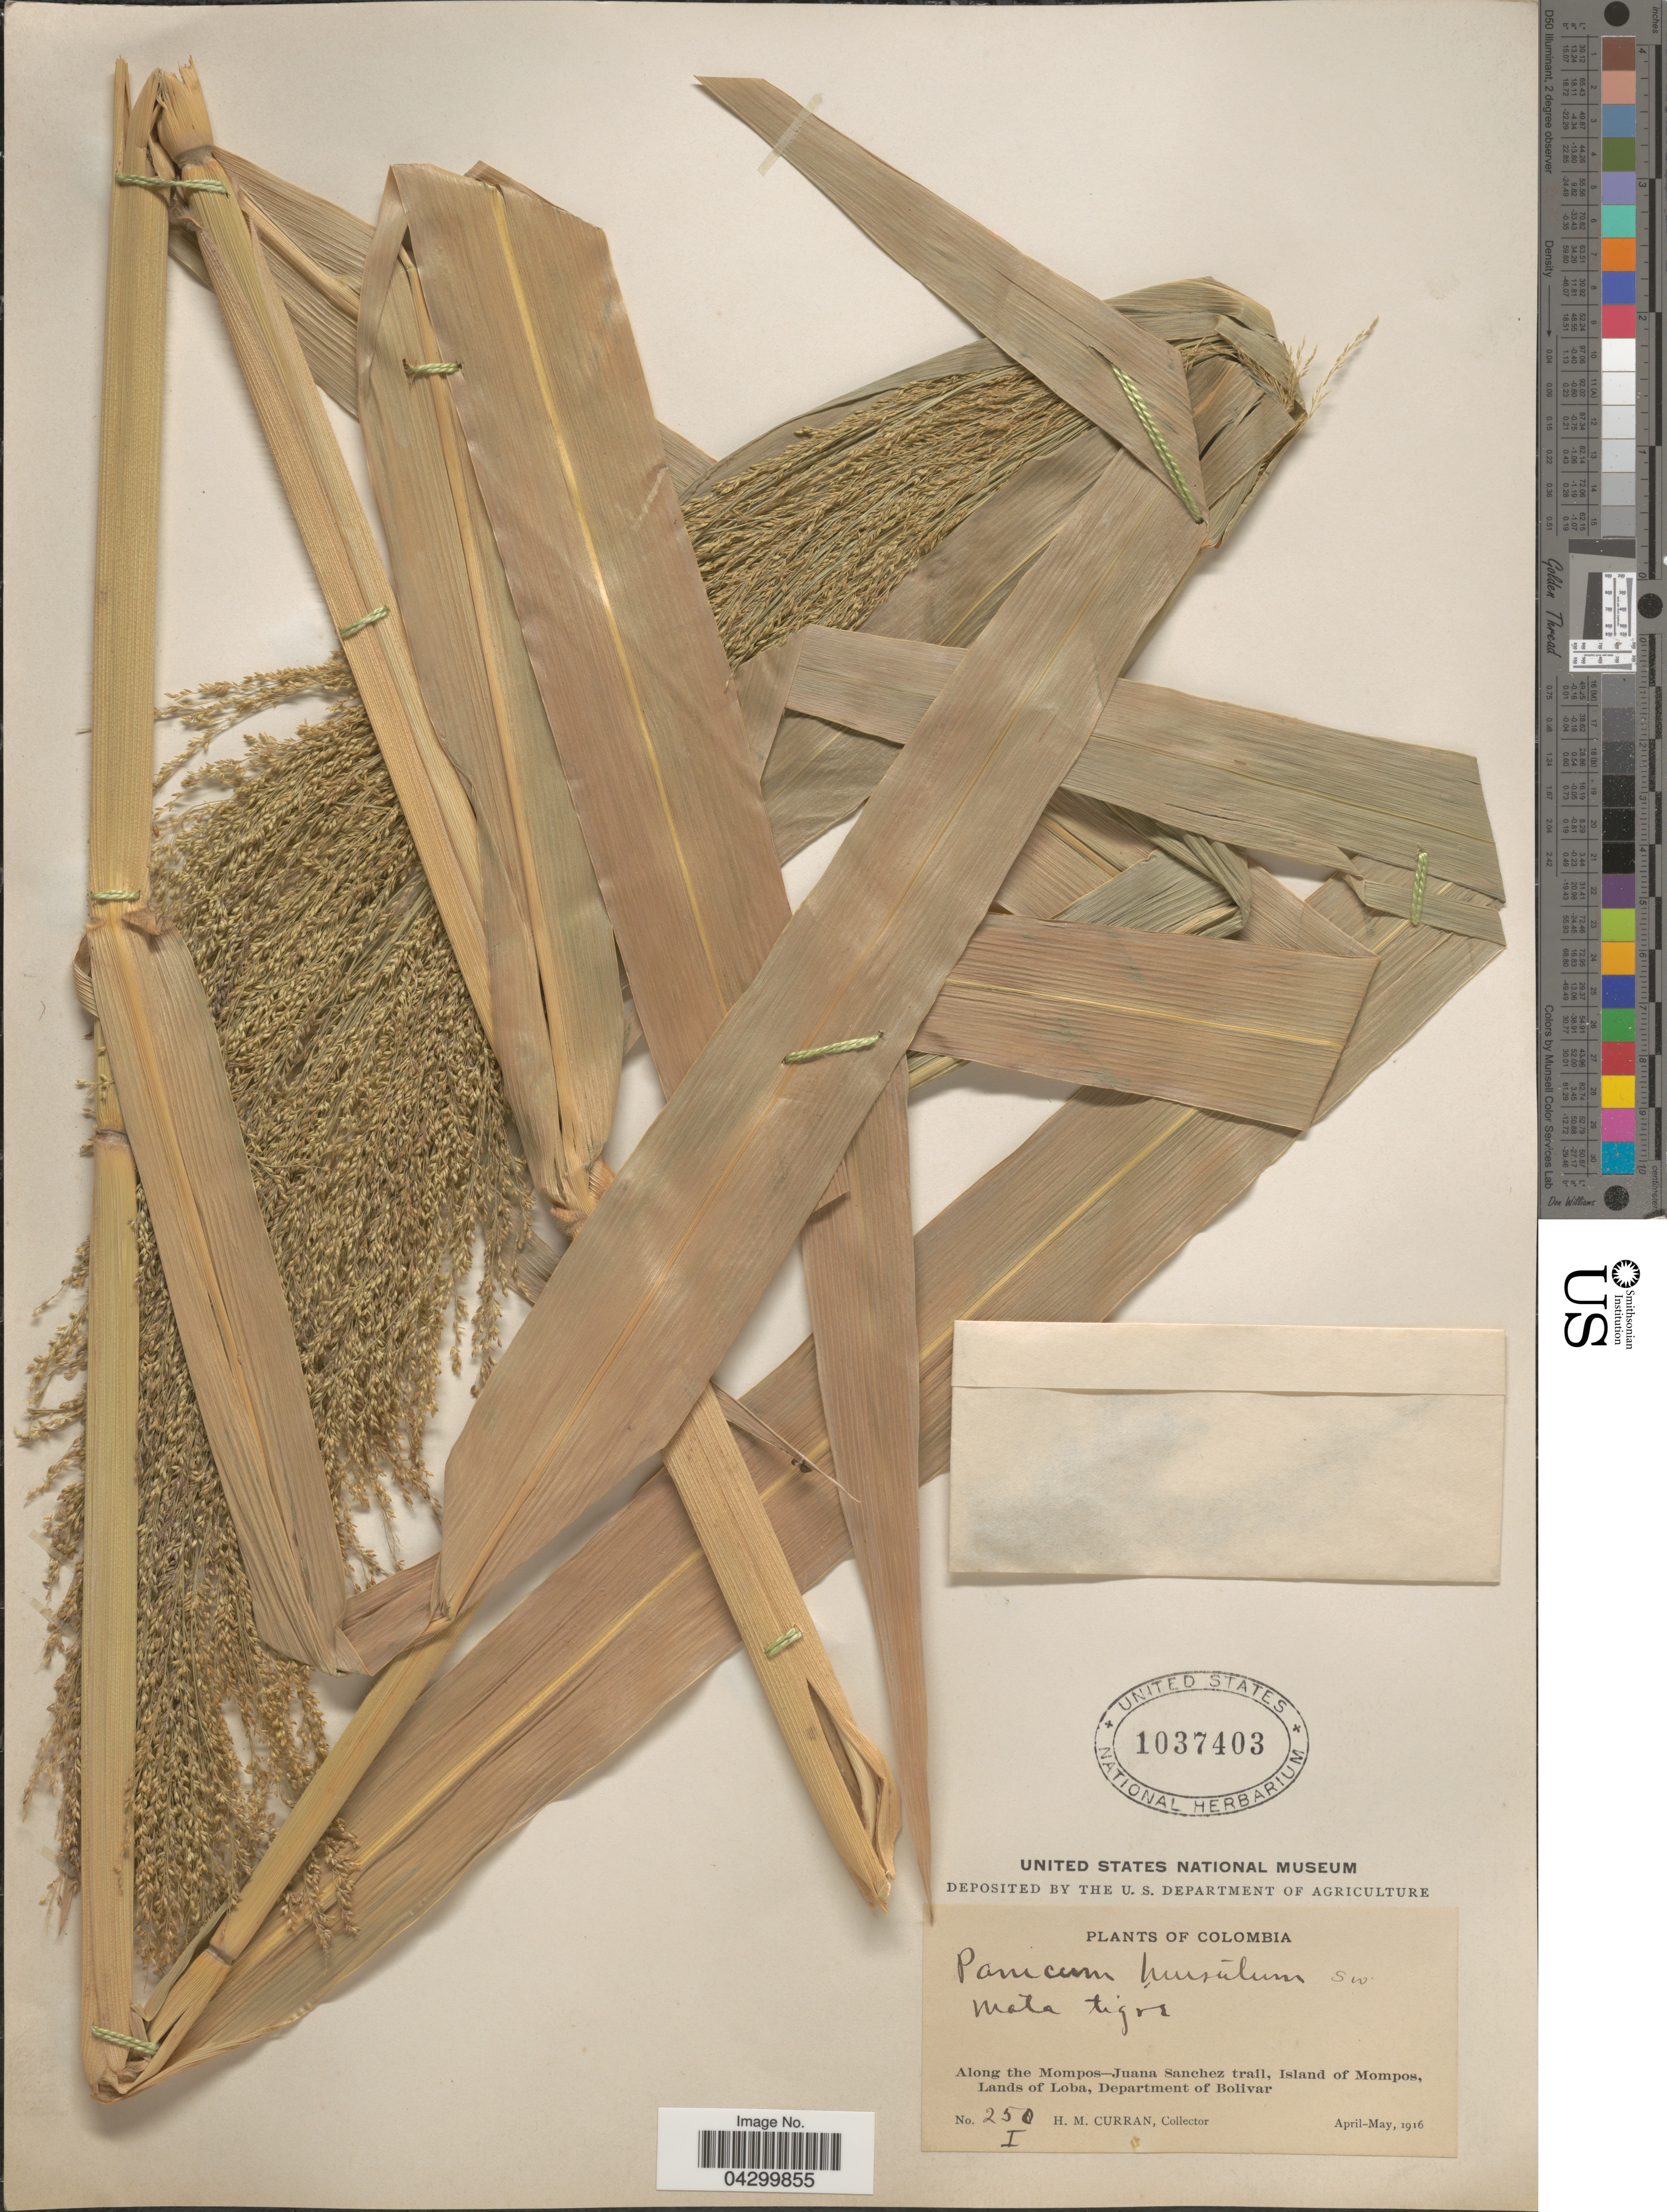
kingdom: Plantae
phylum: Tracheophyta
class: Liliopsida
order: Poales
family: Poaceae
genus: Panicum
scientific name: Panicum hirsutum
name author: Sw.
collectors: H. M. Curran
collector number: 250I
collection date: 1916-04/1916-05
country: Colombia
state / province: Bolívar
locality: Mata tigre. Along the Mompos-Juana Sanchez trail, Island of Mompos, Lands of Loba, Department of Bolivar.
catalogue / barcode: US 1037403